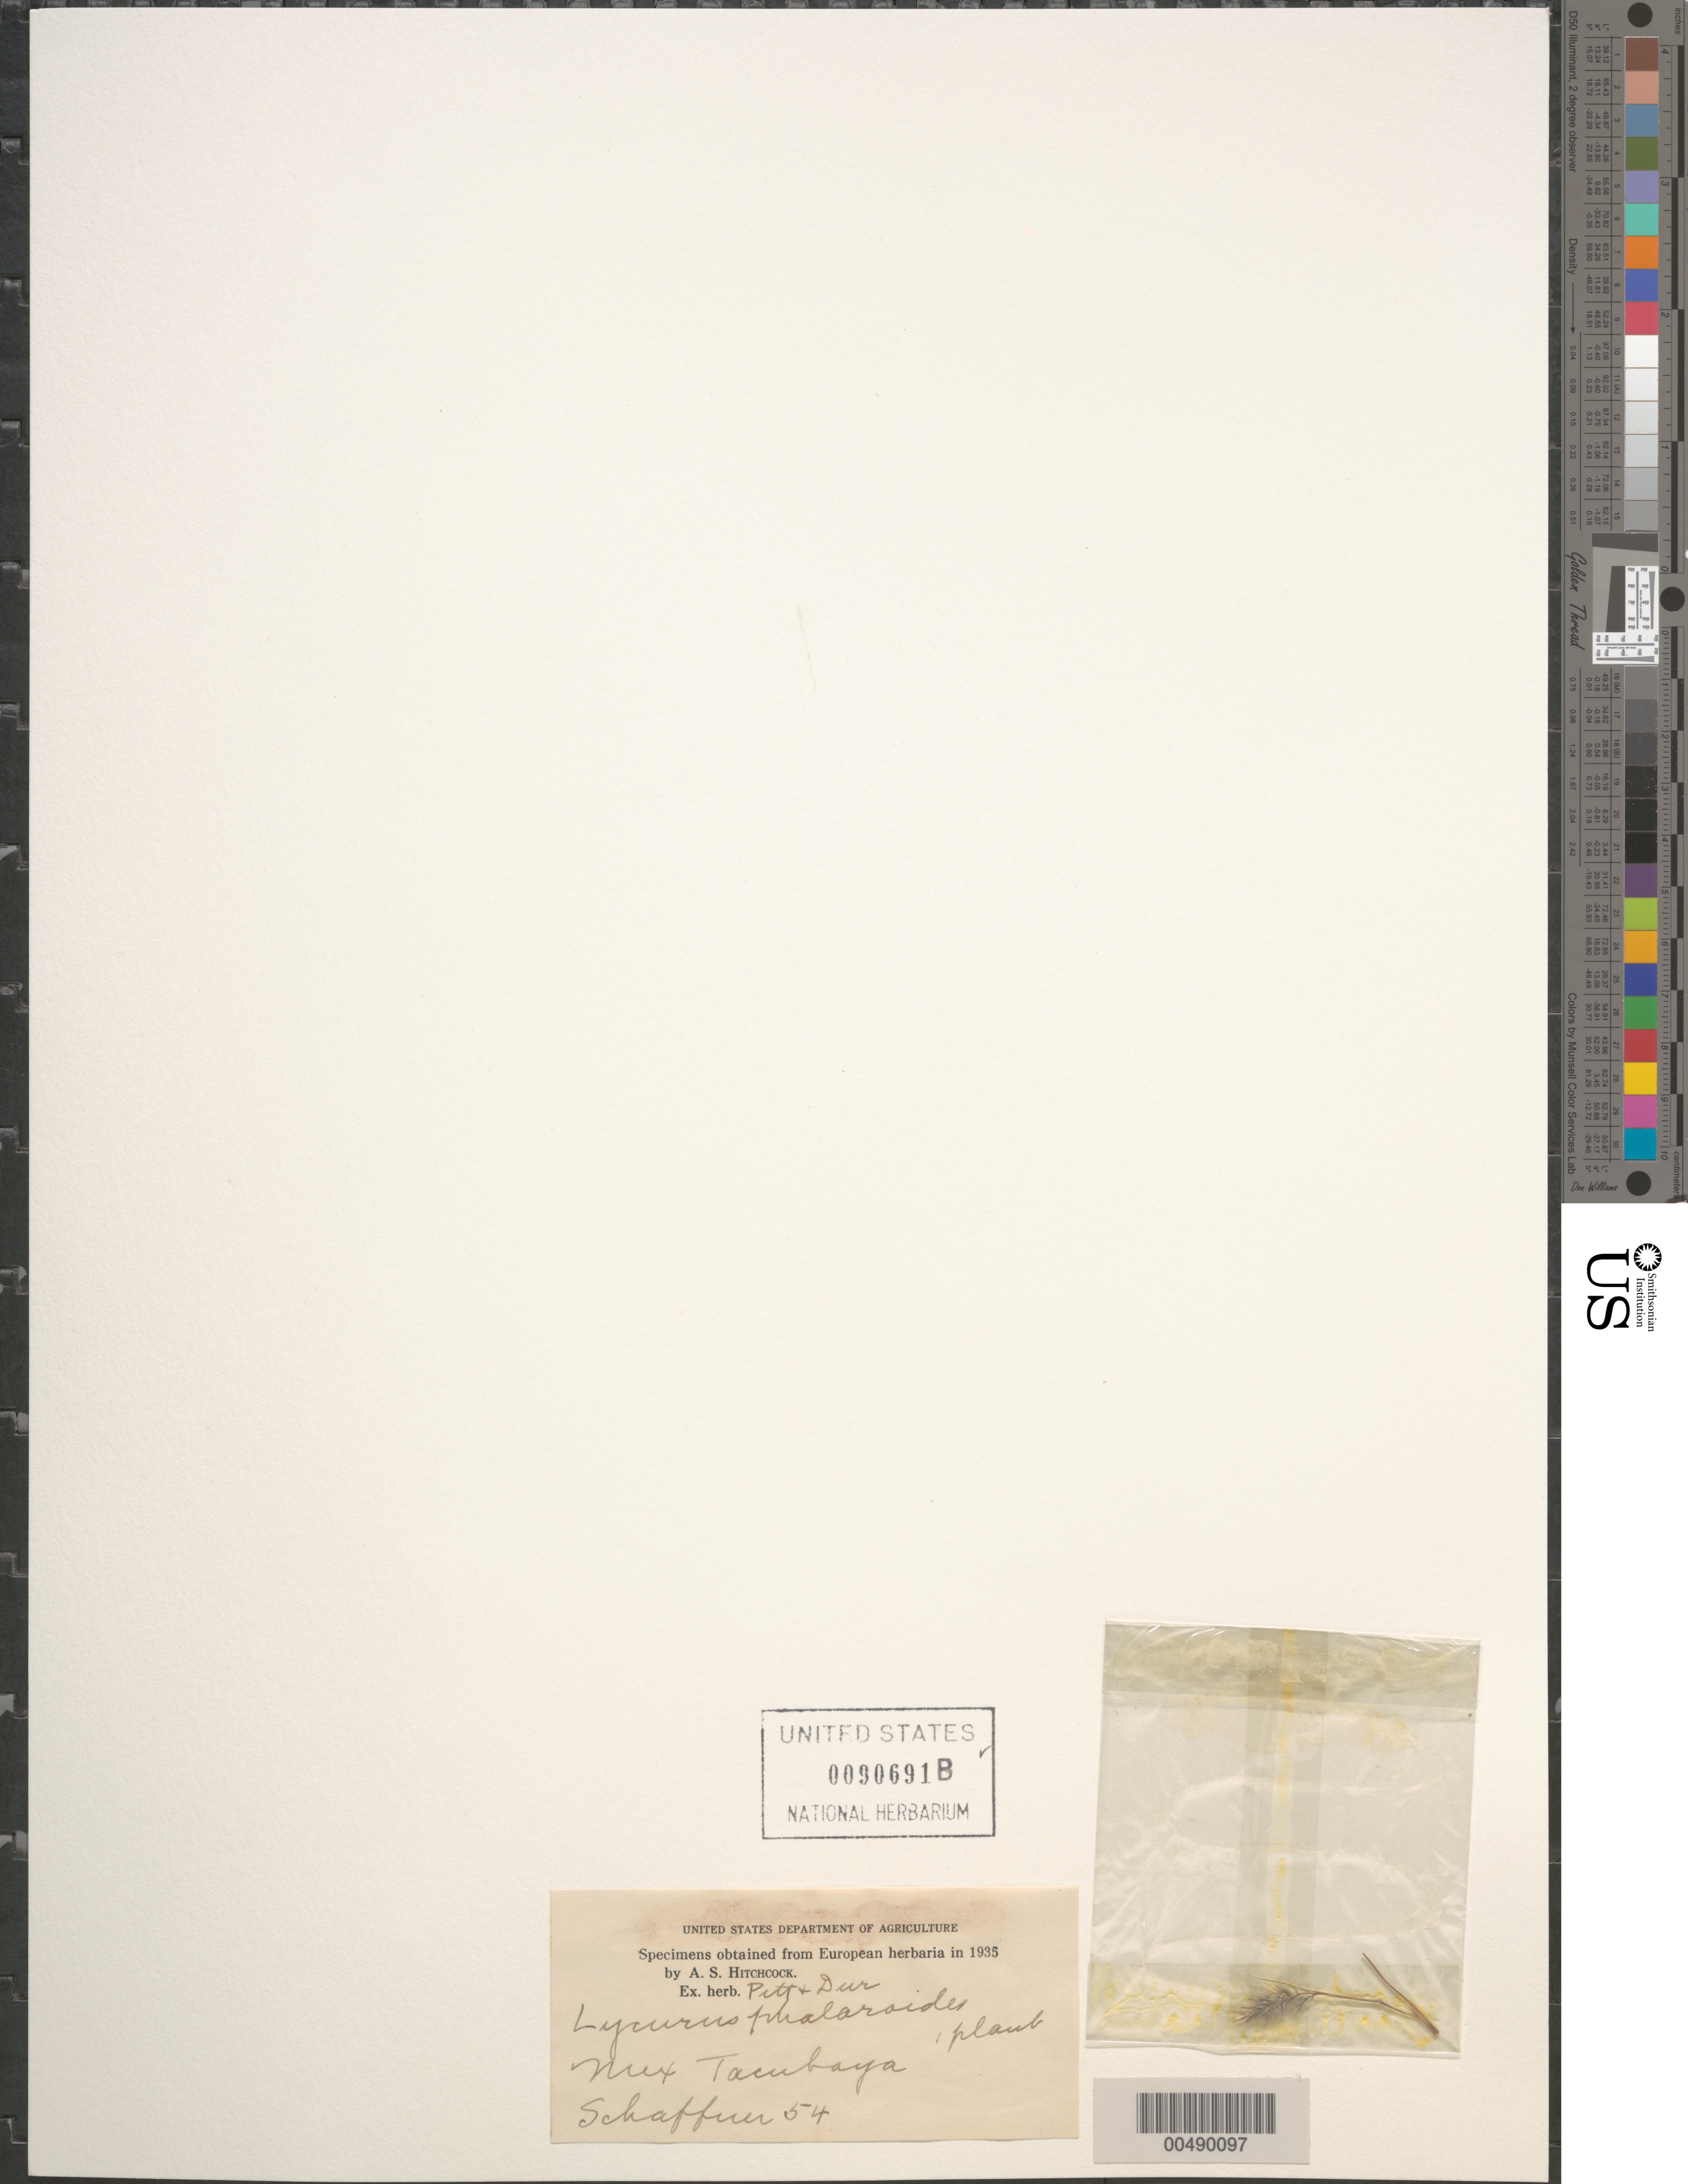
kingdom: Plantae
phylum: Tracheophyta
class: Liliopsida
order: Poales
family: Poaceae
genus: Enneapogon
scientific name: Enneapogon desvauxii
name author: P. Beauv.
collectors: -. Schaffner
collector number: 54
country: Mexico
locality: Tacubaya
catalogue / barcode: US 90691B